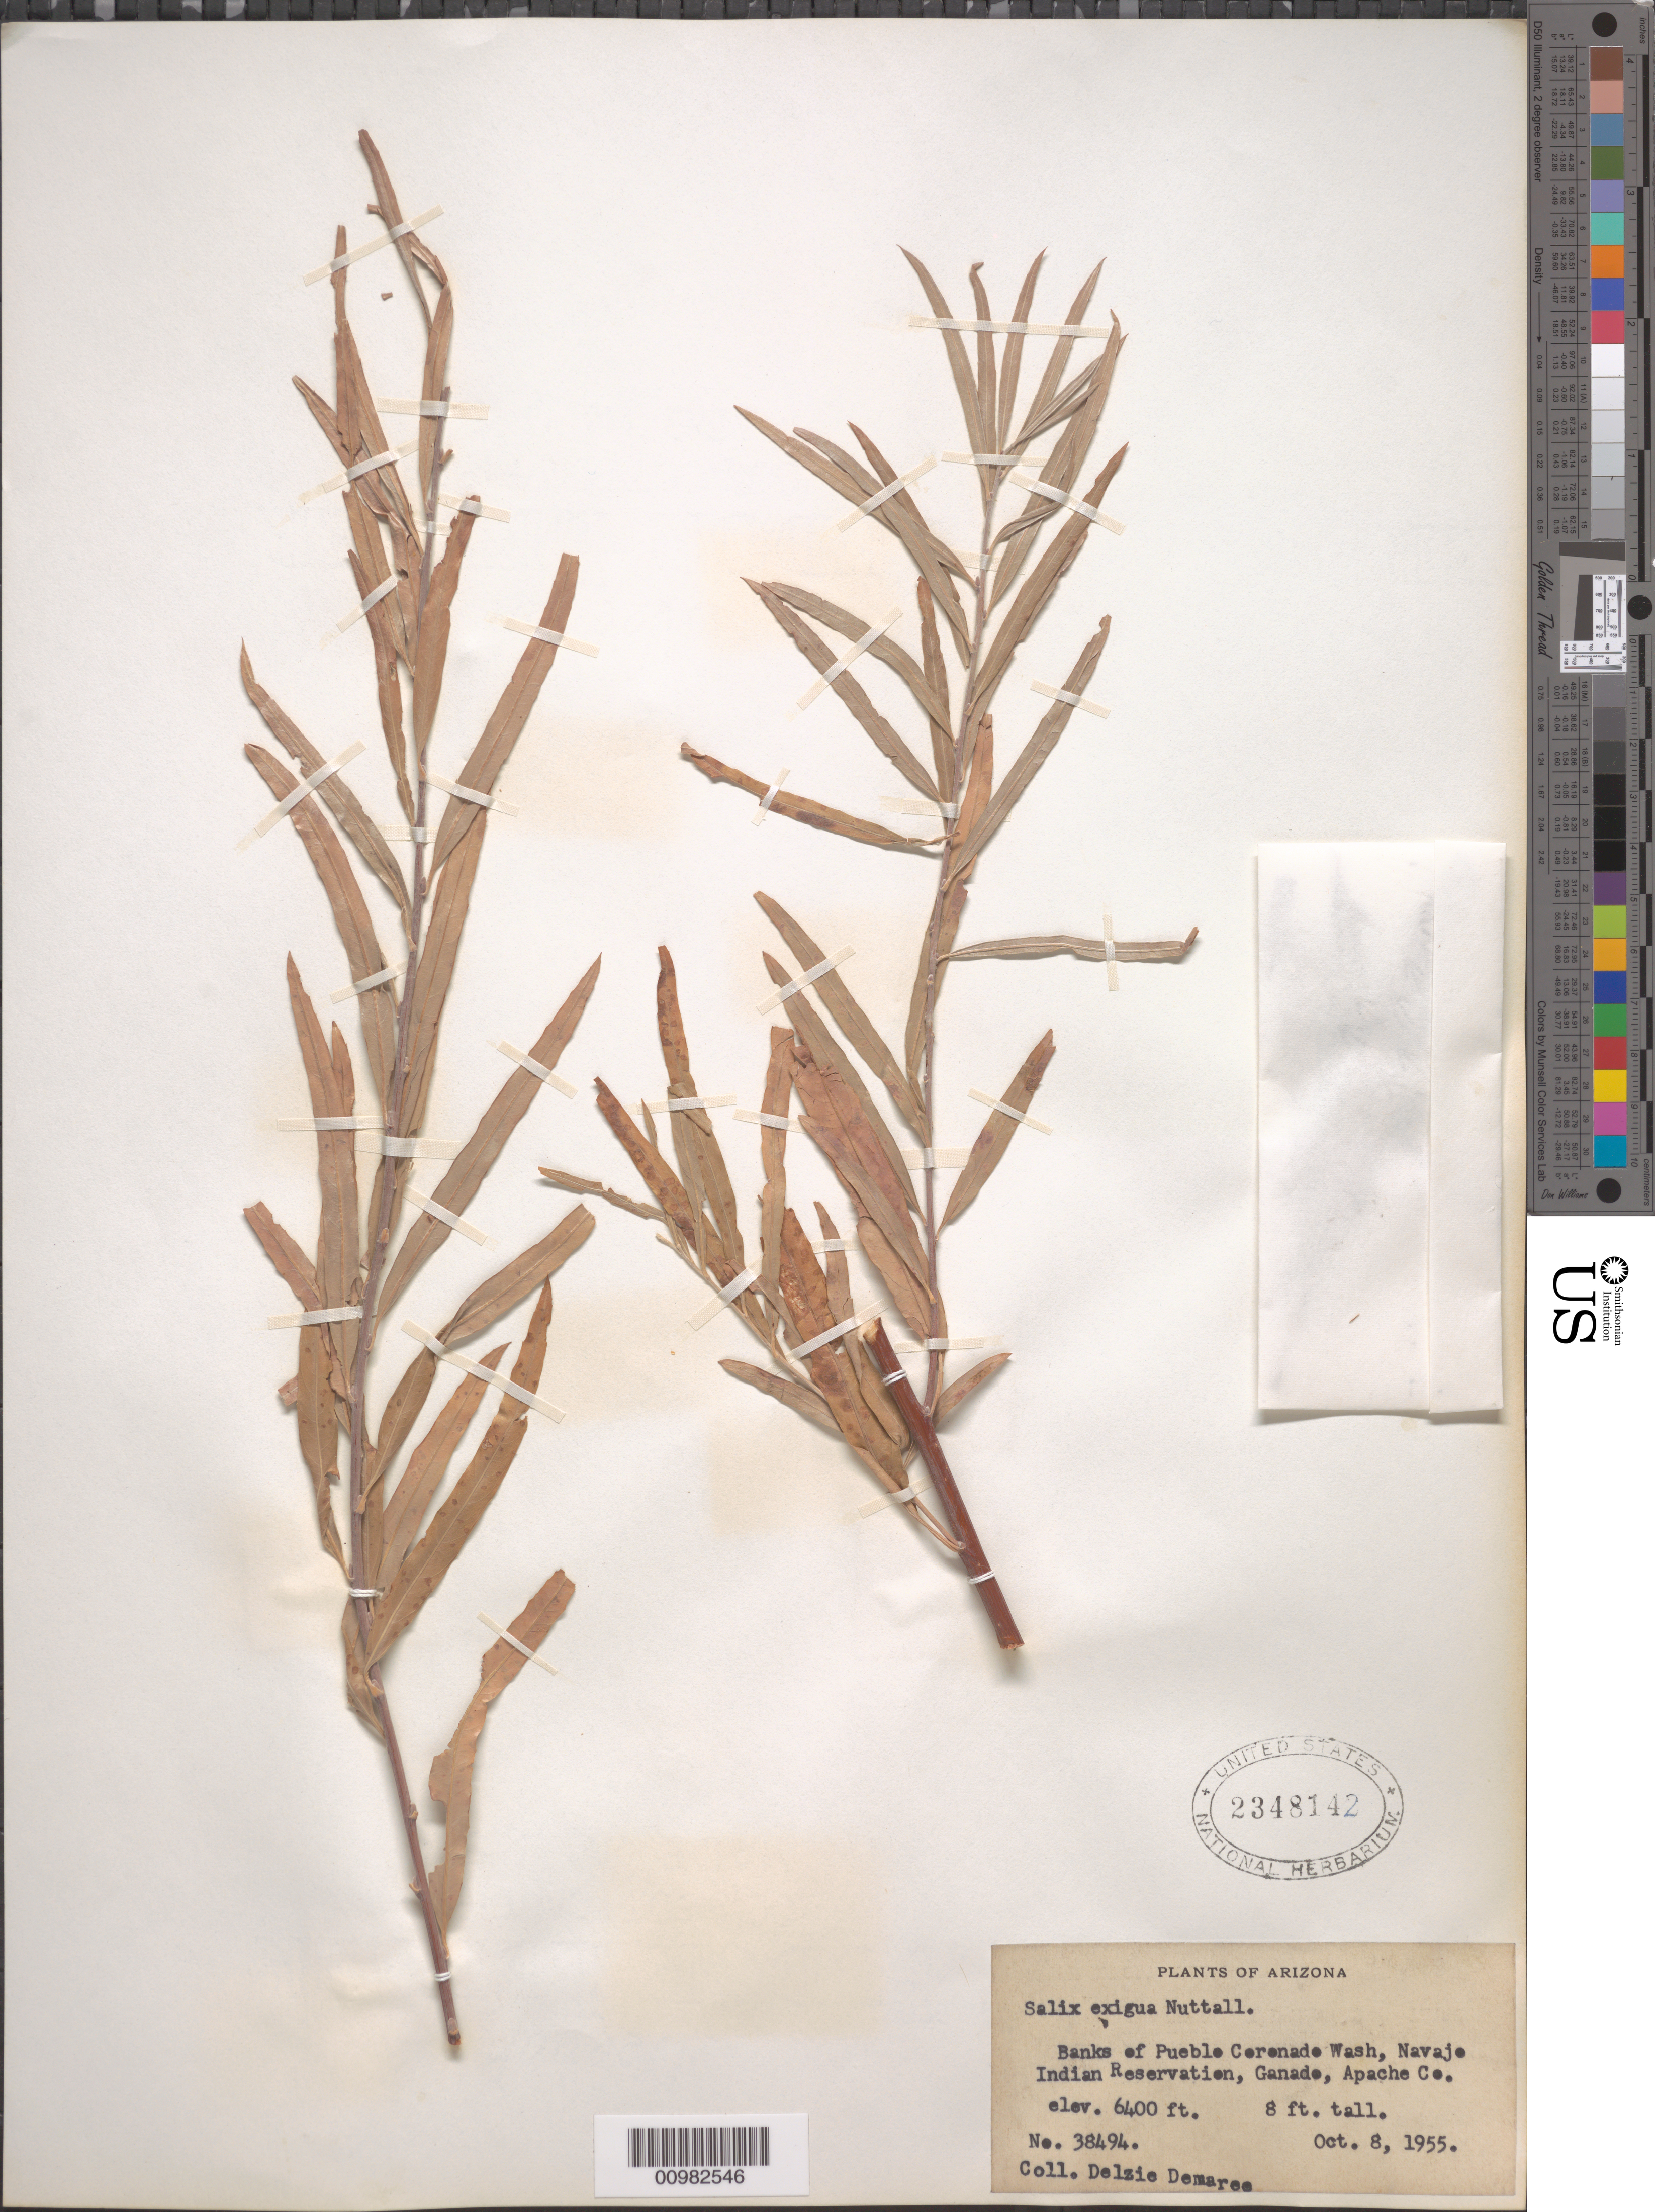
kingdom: Plantae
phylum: Tracheophyta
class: Magnoliopsida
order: Malpighiales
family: Salicaceae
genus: Salix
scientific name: Salix exigua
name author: Nutt.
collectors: D. Demaree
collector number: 38494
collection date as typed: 08 Oct 1955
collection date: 1955-10-08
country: United States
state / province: Arizona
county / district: Apache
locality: Banks of Pueblo Coronado Wash, Navajo Indian Reservation, Ganade.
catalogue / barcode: US 2348142